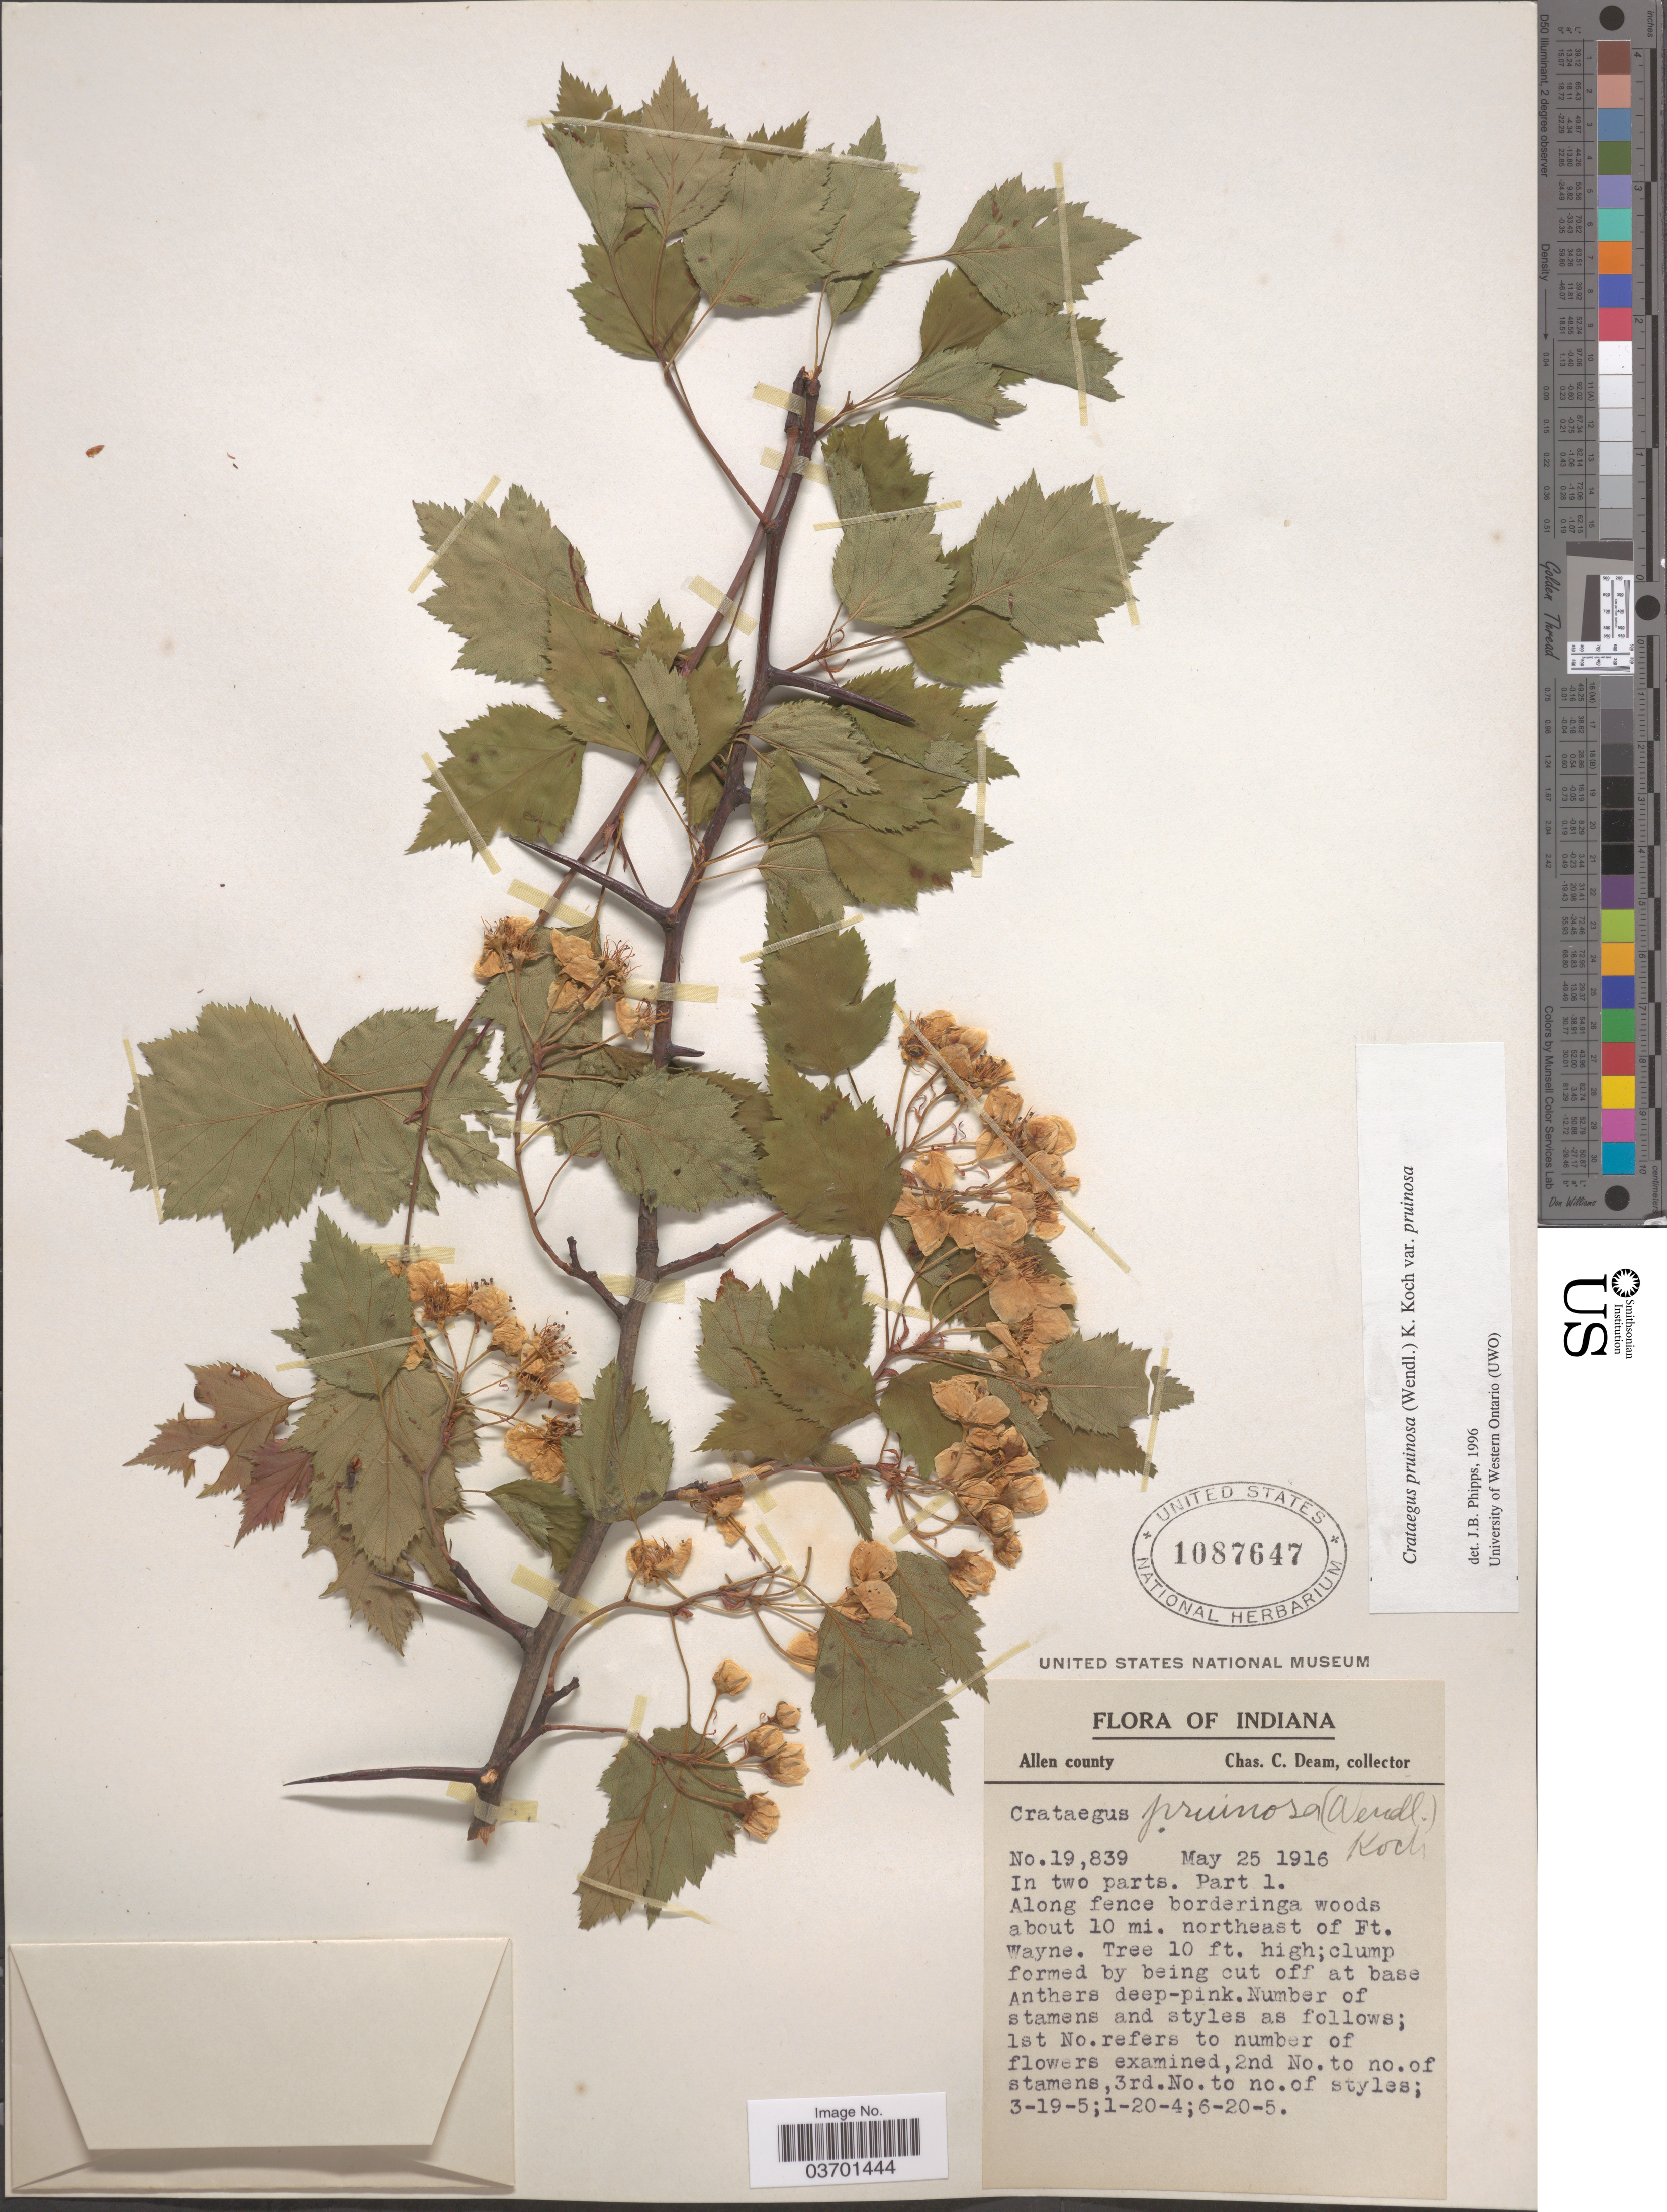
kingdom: Plantae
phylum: Tracheophyta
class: Magnoliopsida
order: Rosales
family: Rosaceae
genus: Crataegus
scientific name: Crataegus pruinosa var. pruinosa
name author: (H.L. Wendl.) K. Koch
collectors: C. C. Deam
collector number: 19839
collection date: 1916-05-25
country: United States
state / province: Indiana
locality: Allen county. Along fence borderinga woods about 10 mi. northeast of Ft. Wayne.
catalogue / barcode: US 1087647